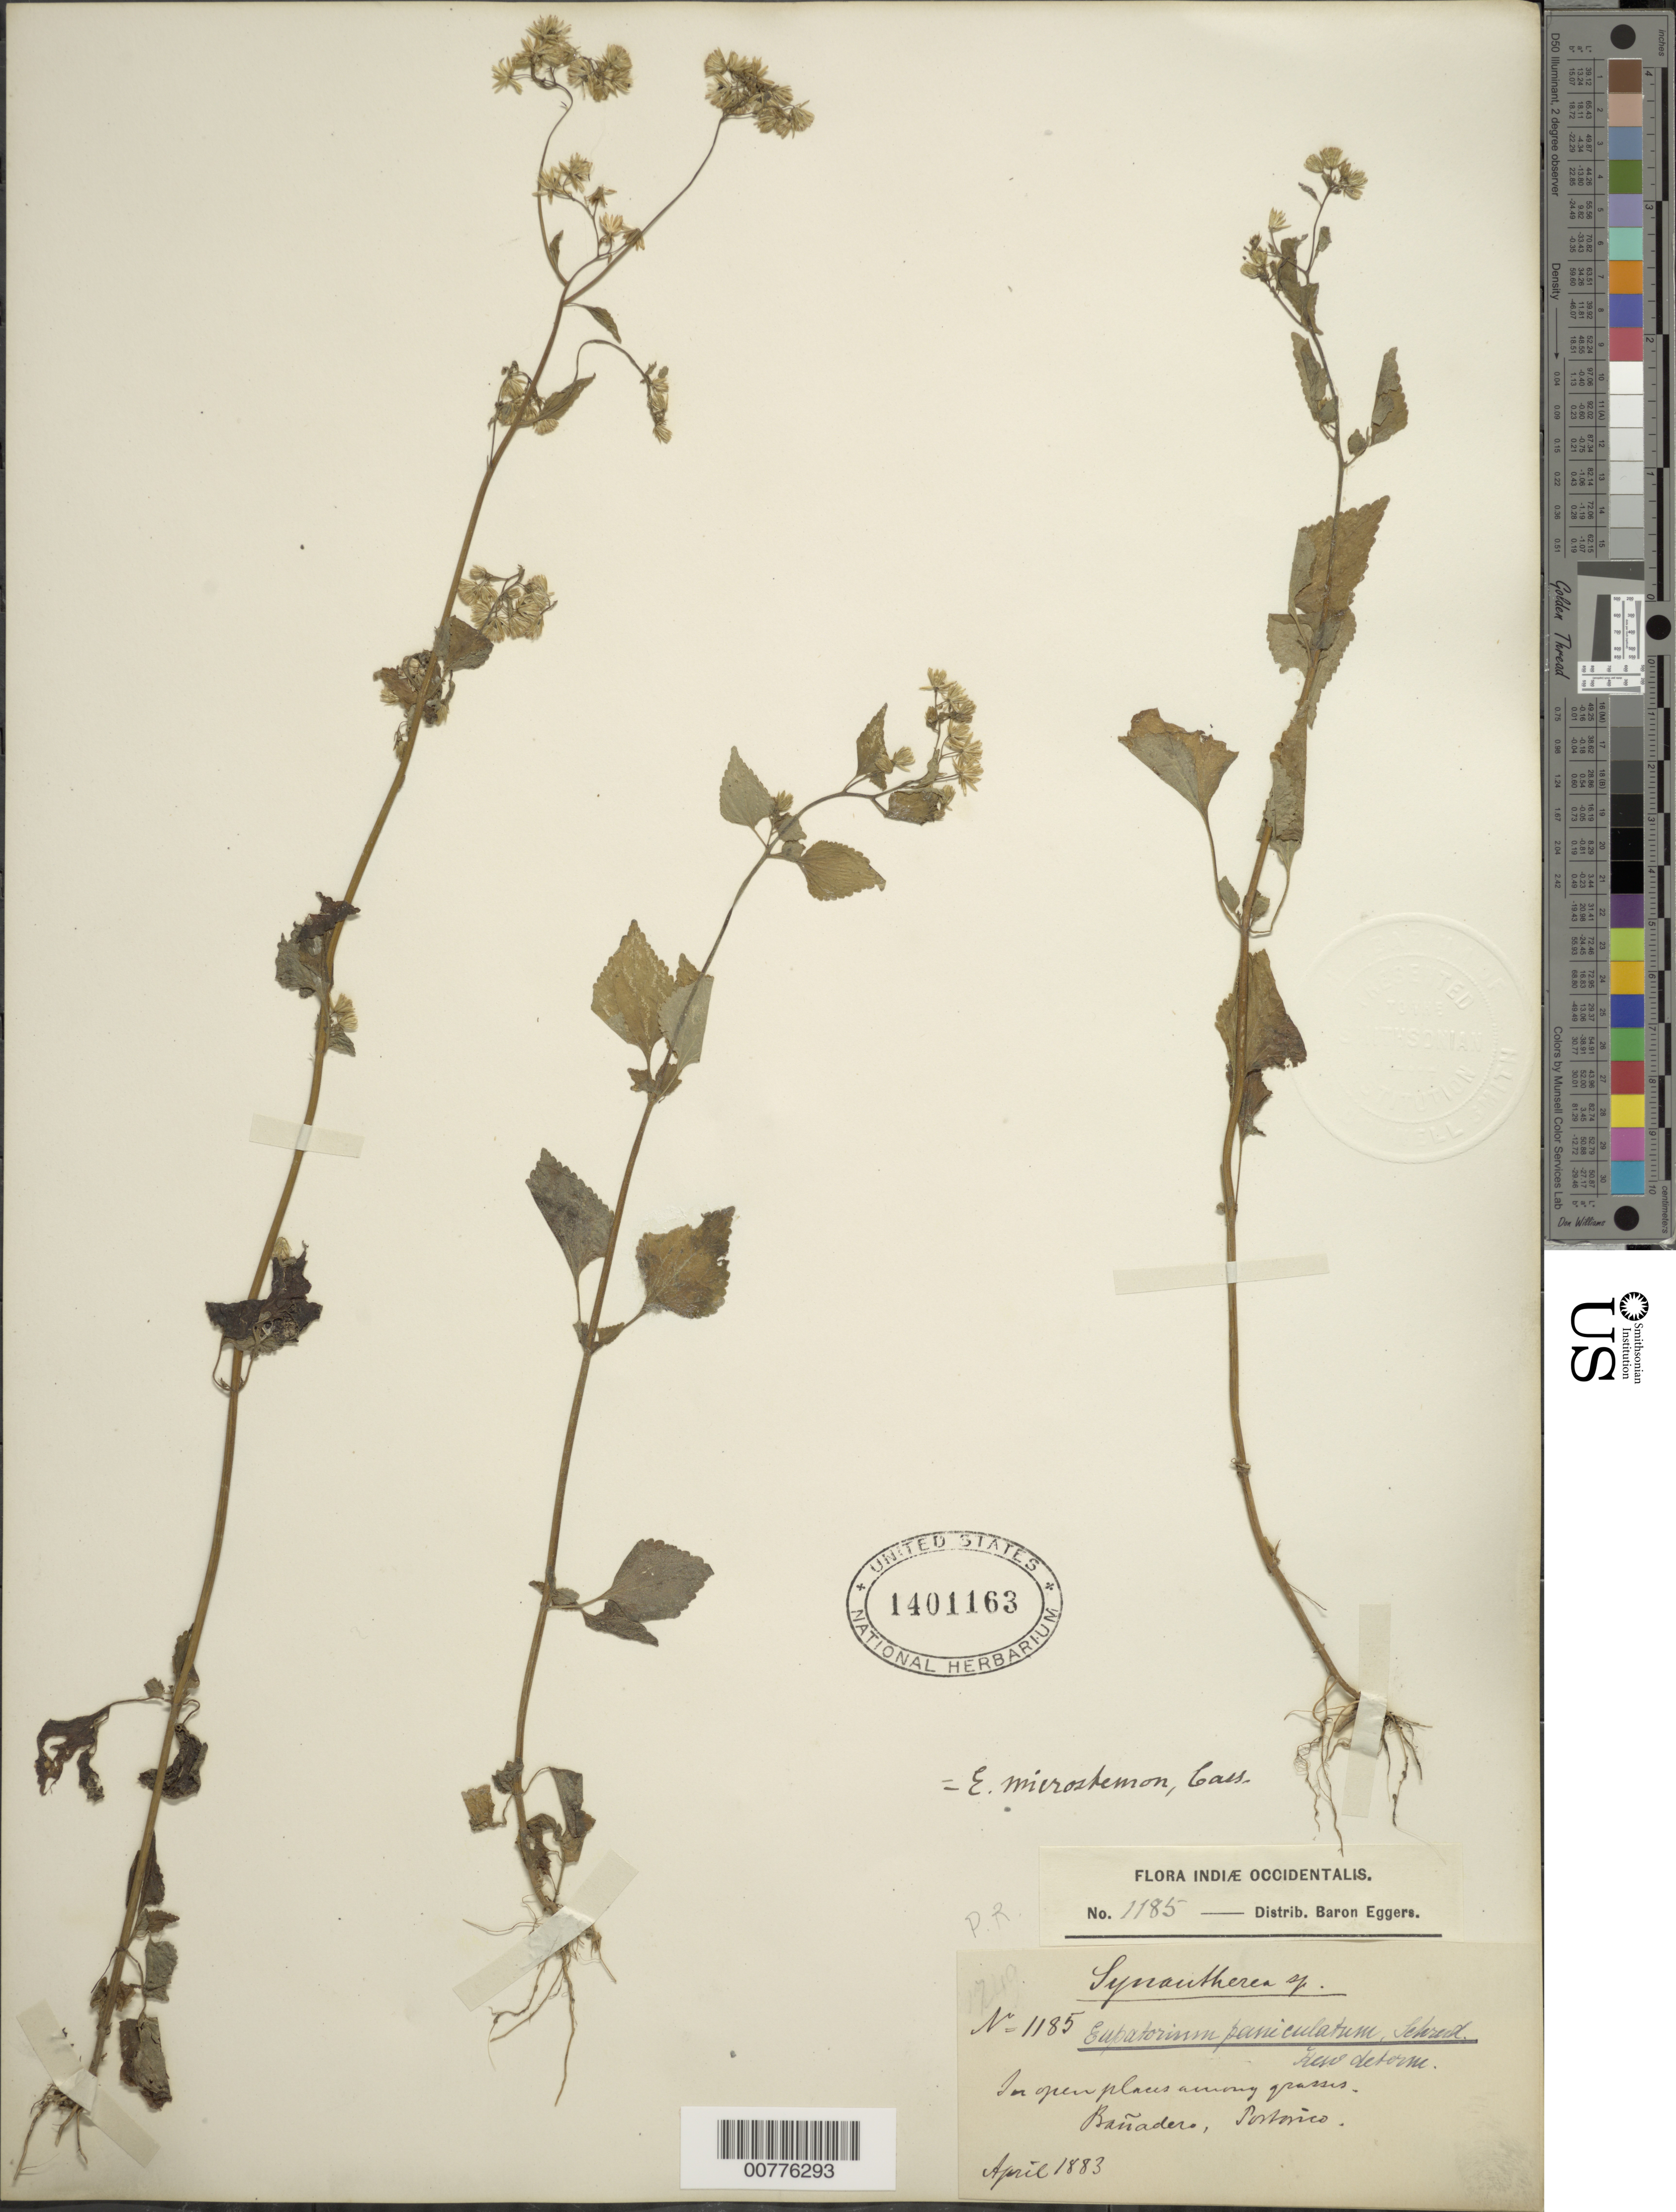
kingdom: Plantae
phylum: Tracheophyta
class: Magnoliopsida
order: Asterales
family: Asteraceae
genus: Fleischmannia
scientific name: Fleischmannia microstemon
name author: (Cass.) R.M. King & H. Rob.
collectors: H. F. A. von Eggers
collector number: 1185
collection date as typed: Apr 1883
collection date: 1883-04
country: Puerto Rico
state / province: Luquillo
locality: Bañadero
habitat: Open places among grasses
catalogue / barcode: US 1401163